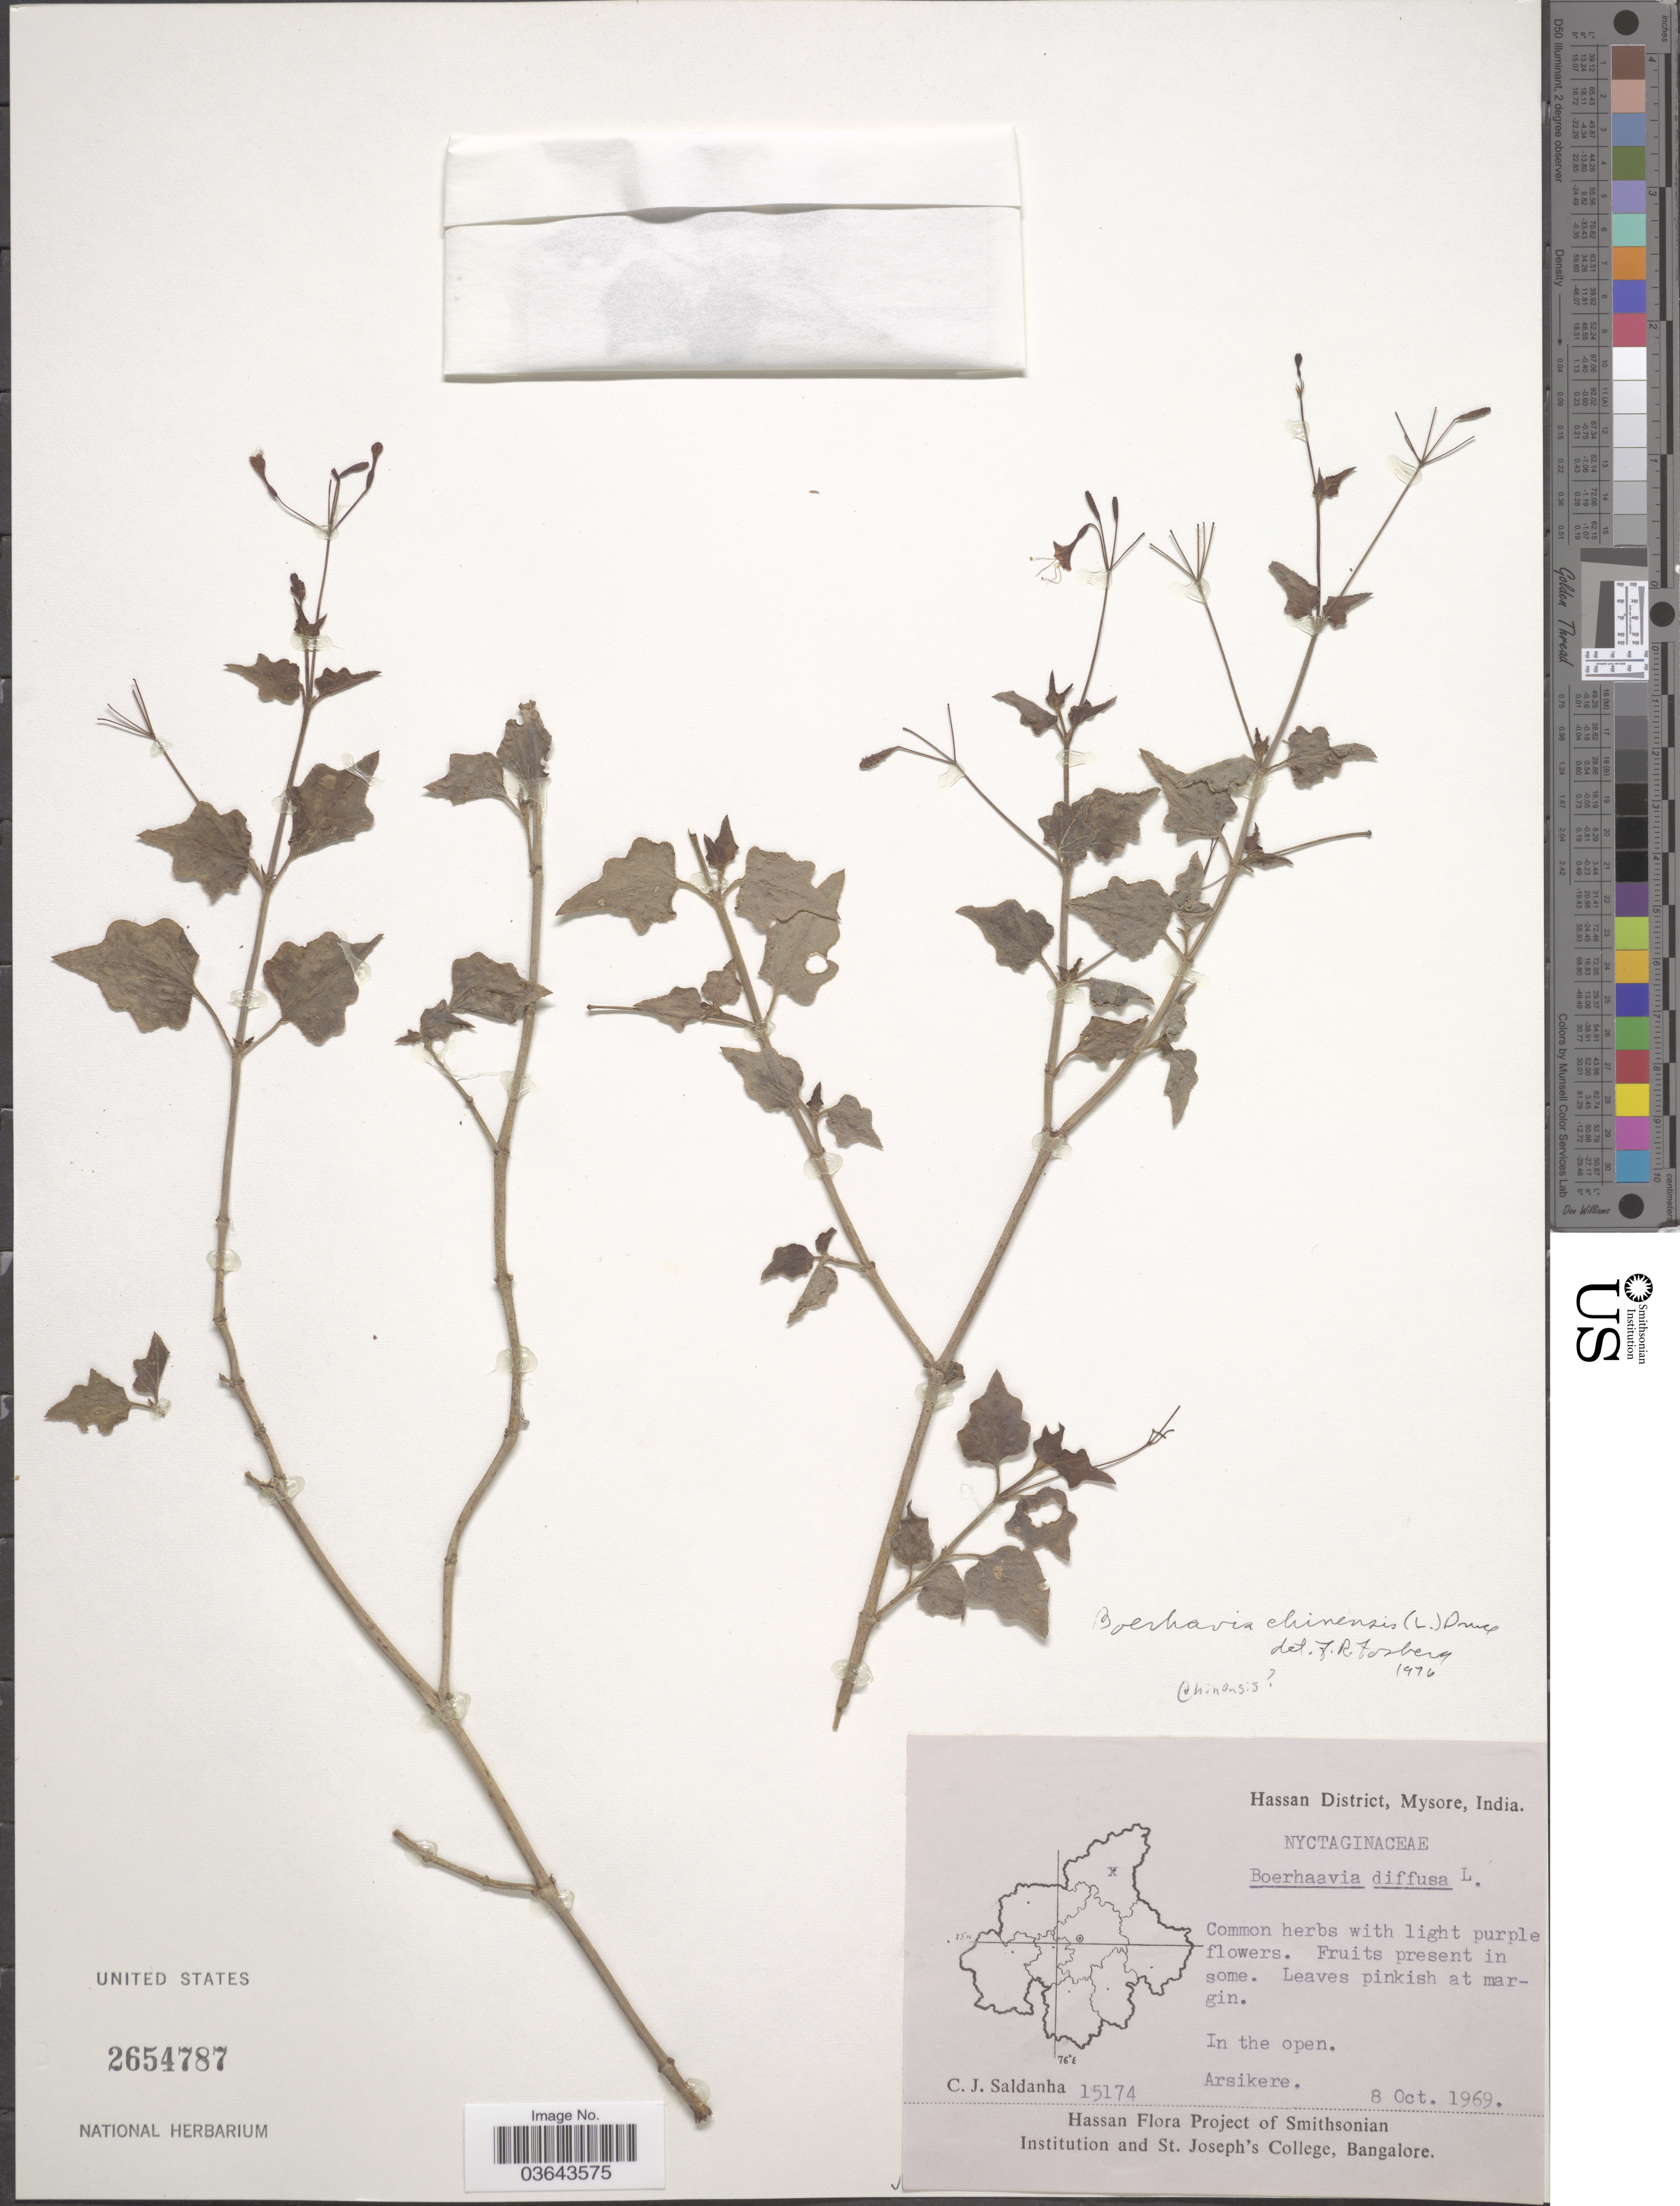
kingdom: Plantae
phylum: Tracheophyta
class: Magnoliopsida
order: Caryophyllales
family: Nyctaginaceae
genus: Boerhavia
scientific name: Boerhavia chinensis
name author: Druce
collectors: C. J. Saldanha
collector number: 15174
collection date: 1969-10-08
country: India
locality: Hassan District, Mysore. In the open. Arsikere.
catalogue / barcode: US 2654787